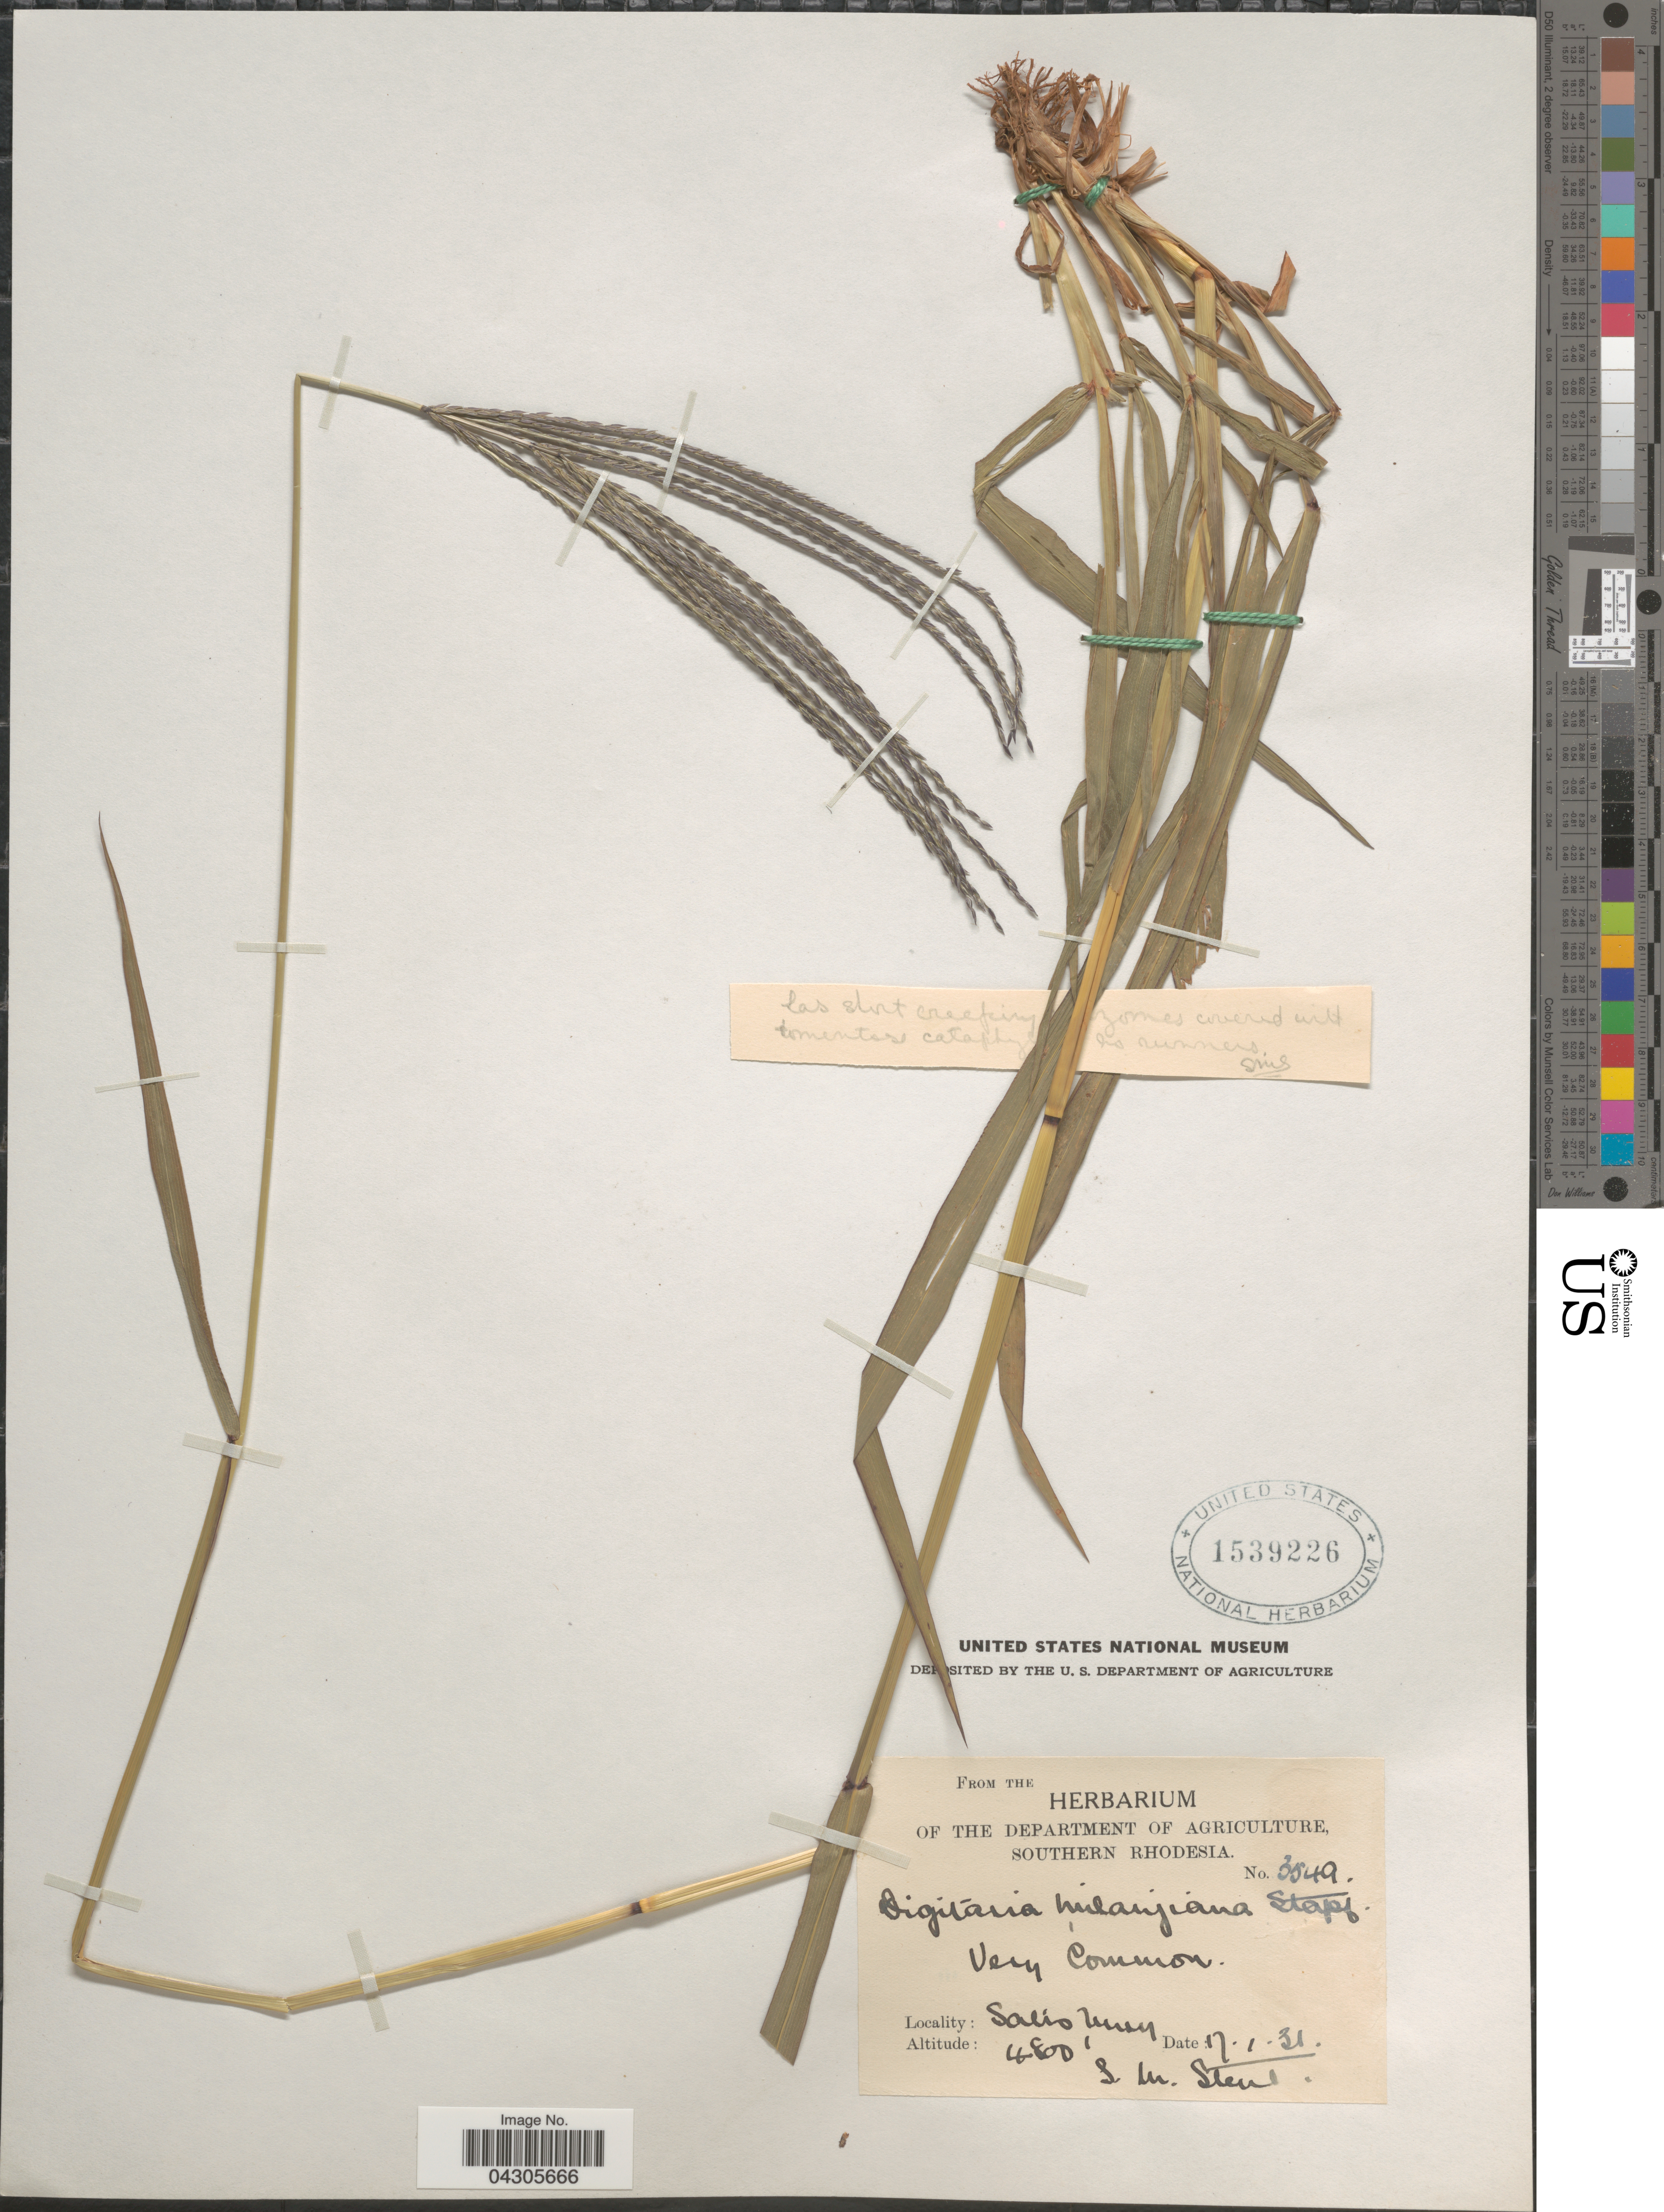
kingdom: Plantae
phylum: Tracheophyta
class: Liliopsida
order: Poales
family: Poaceae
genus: Digitaria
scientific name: Digitaria milanjiana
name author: (Rendle) Stapf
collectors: S. Stent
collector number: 3549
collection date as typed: Transcribed d/m/y: 17/1/32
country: Zambia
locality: Southern Rhodesia. Salisbury.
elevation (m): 1463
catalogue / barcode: US 1539226